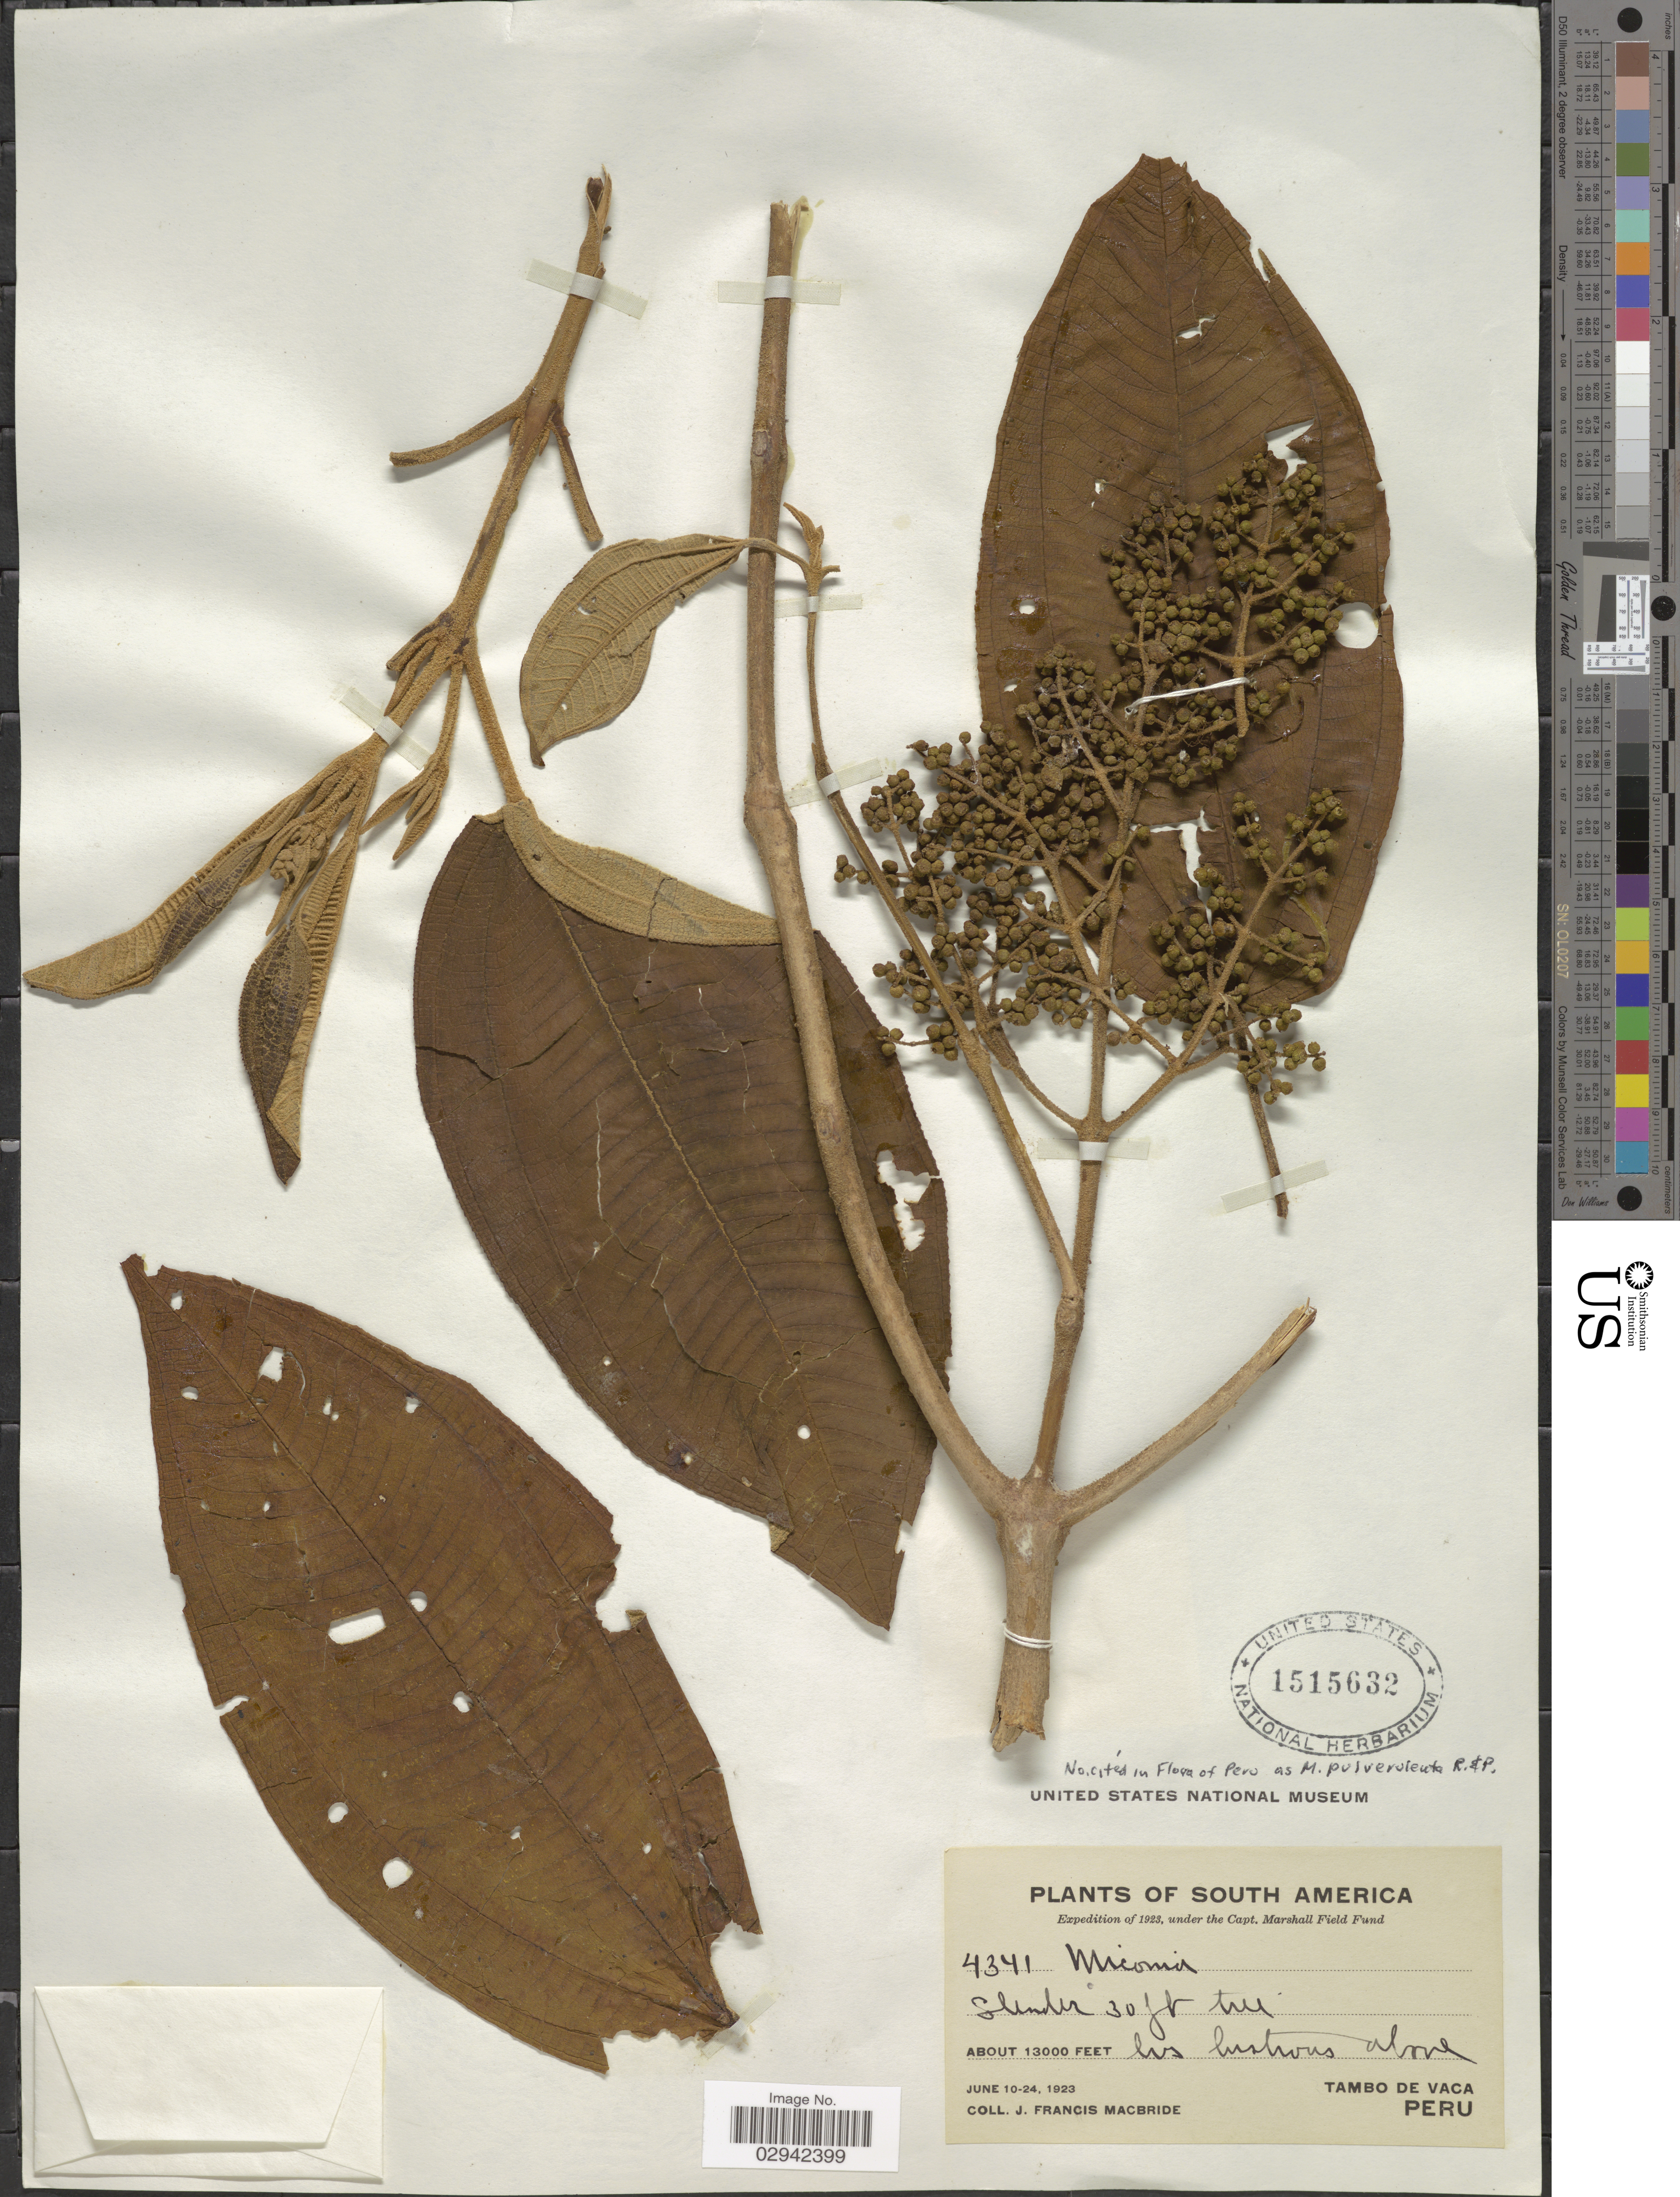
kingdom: Plantae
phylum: Tracheophyta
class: Magnoliopsida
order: Myrtales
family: Melastomataceae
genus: Miconia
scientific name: Miconia pulverulenta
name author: Ruiz & Pav.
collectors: J. F. Macbride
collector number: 4341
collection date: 1923-06-10/1923-06-24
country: Peru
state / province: Huánuco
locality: Tambo de Vaca, Peru.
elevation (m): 3962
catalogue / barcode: US 1515632